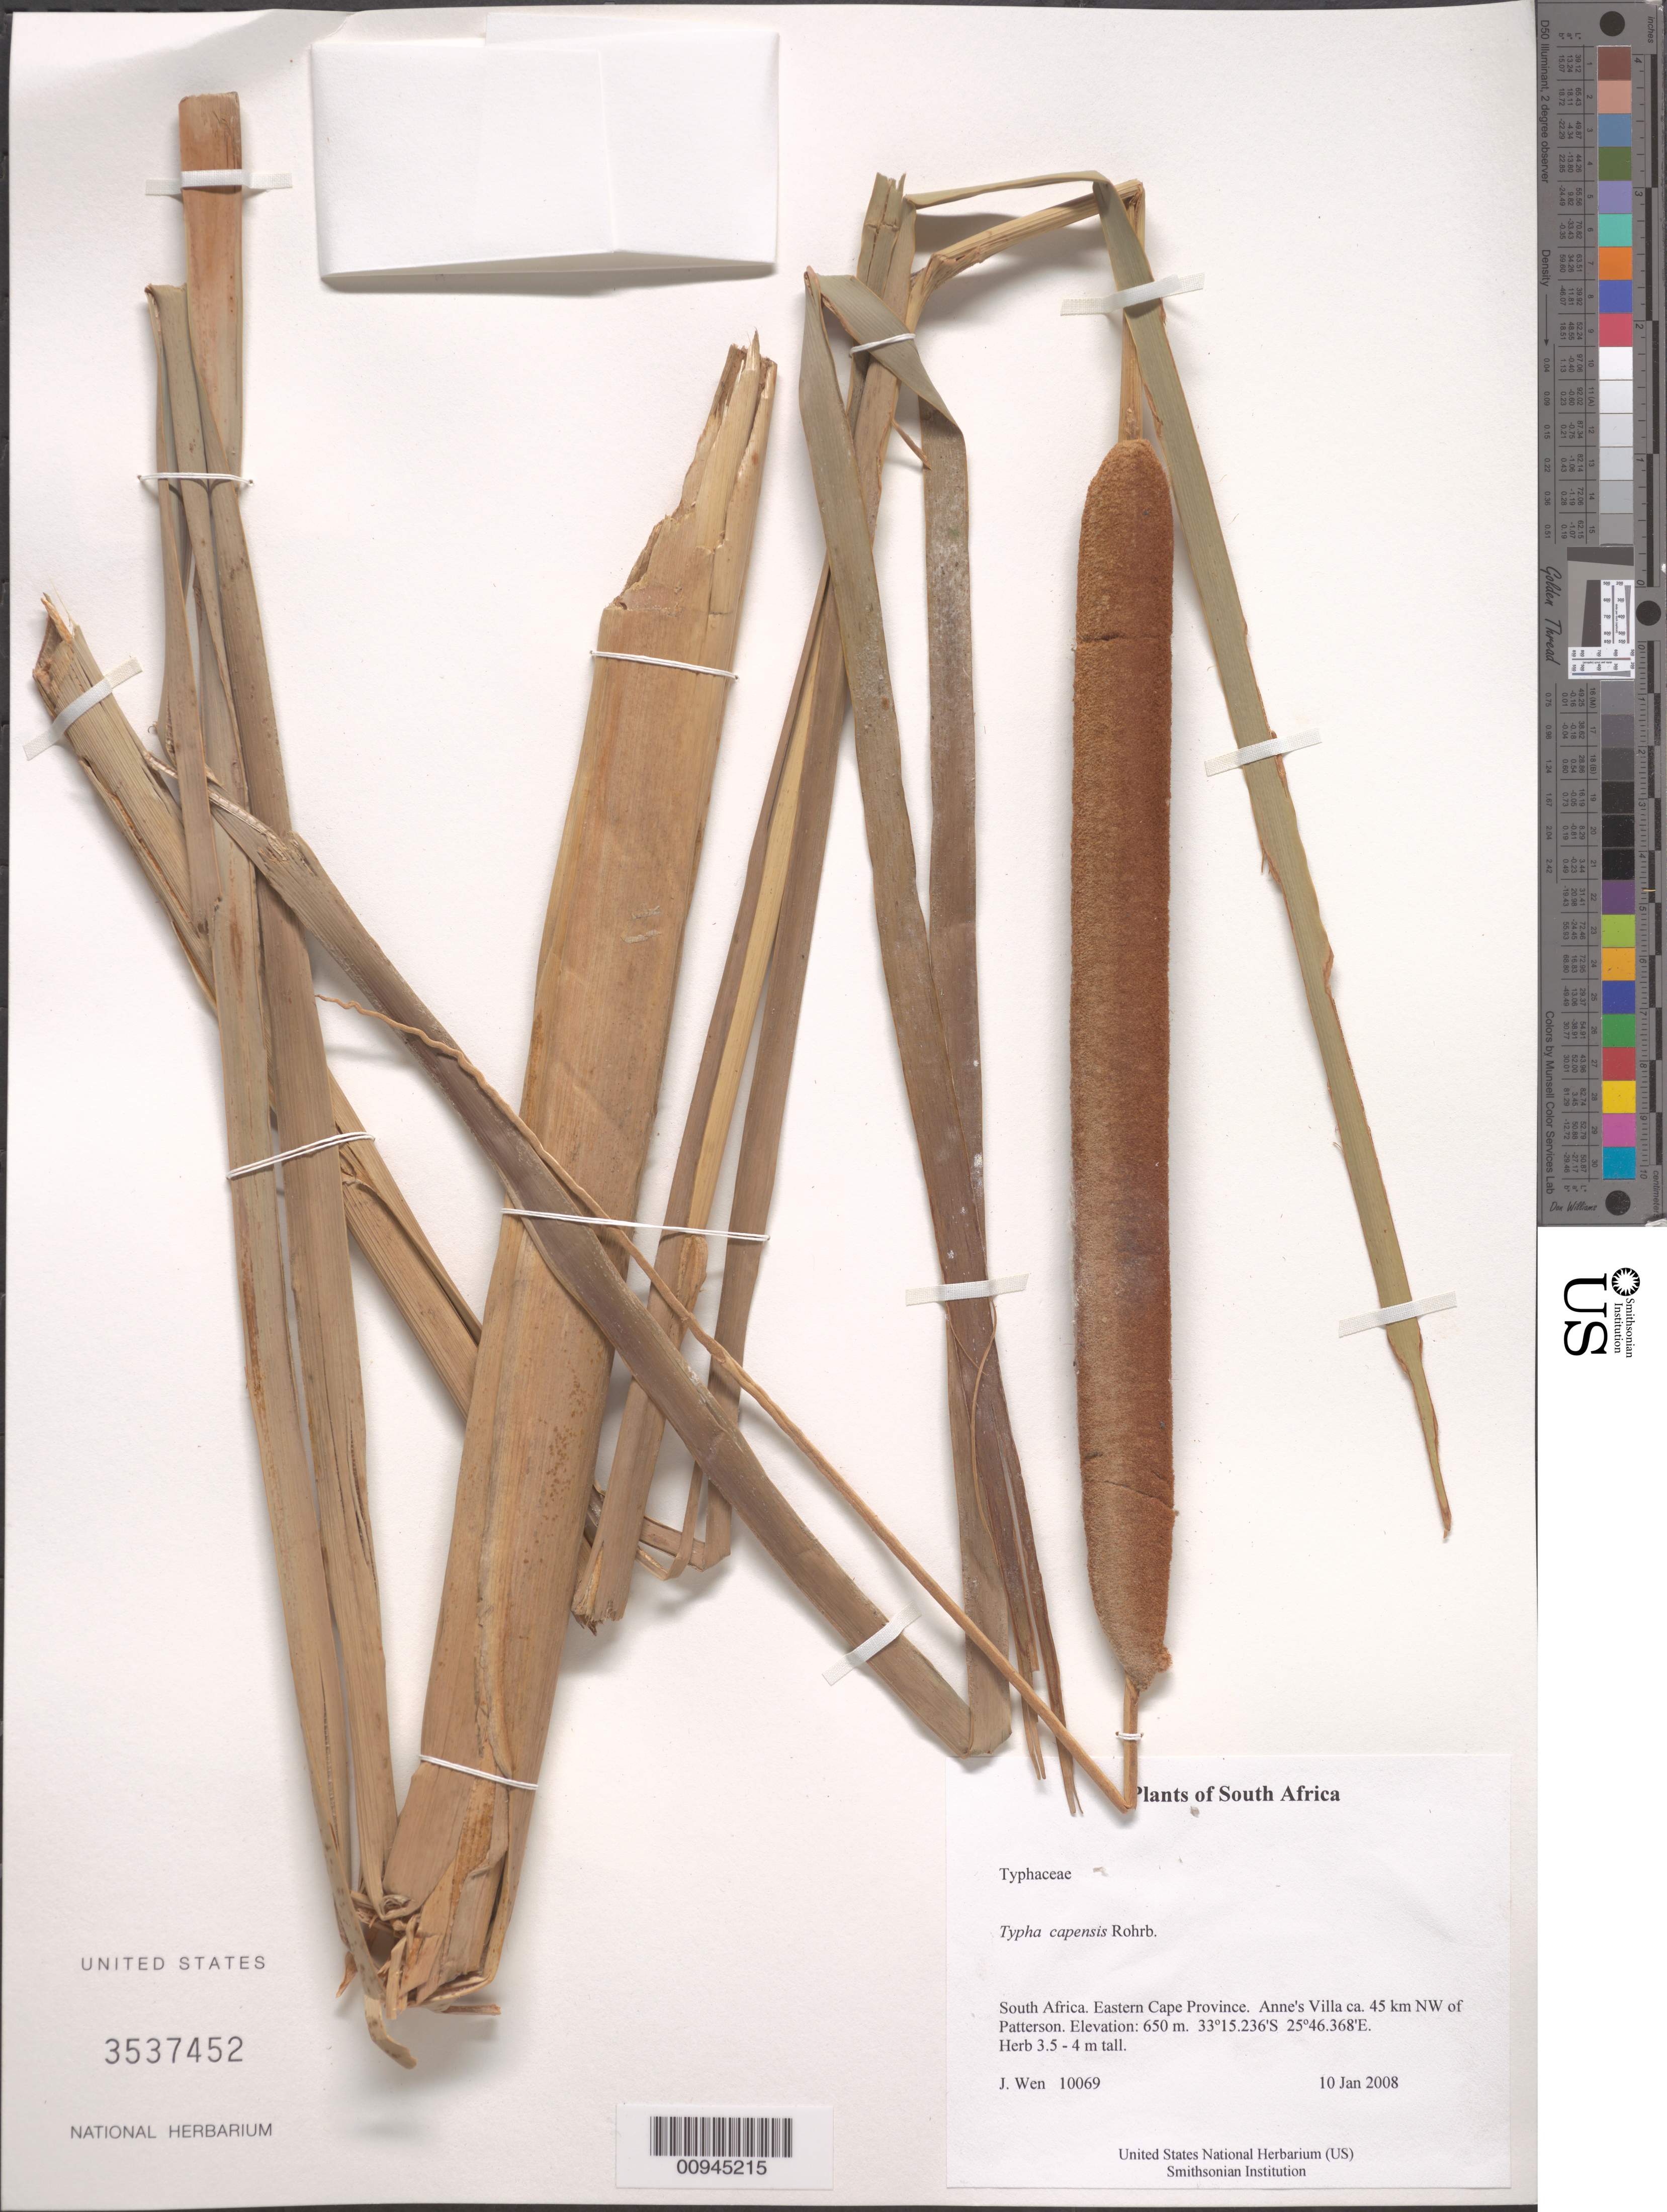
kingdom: Plantae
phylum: Tracheophyta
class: Liliopsida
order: Poales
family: Typhaceae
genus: Typha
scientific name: Typha capensis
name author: (Rohrb.) N.E. Br.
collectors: J. Wen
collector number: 10069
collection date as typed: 10 Jan 2008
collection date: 2008-01-10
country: South Africa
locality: Eastern Cape Province. Anne's Villa ca. 45 km NW of Patterson.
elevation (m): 650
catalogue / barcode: US 3537452